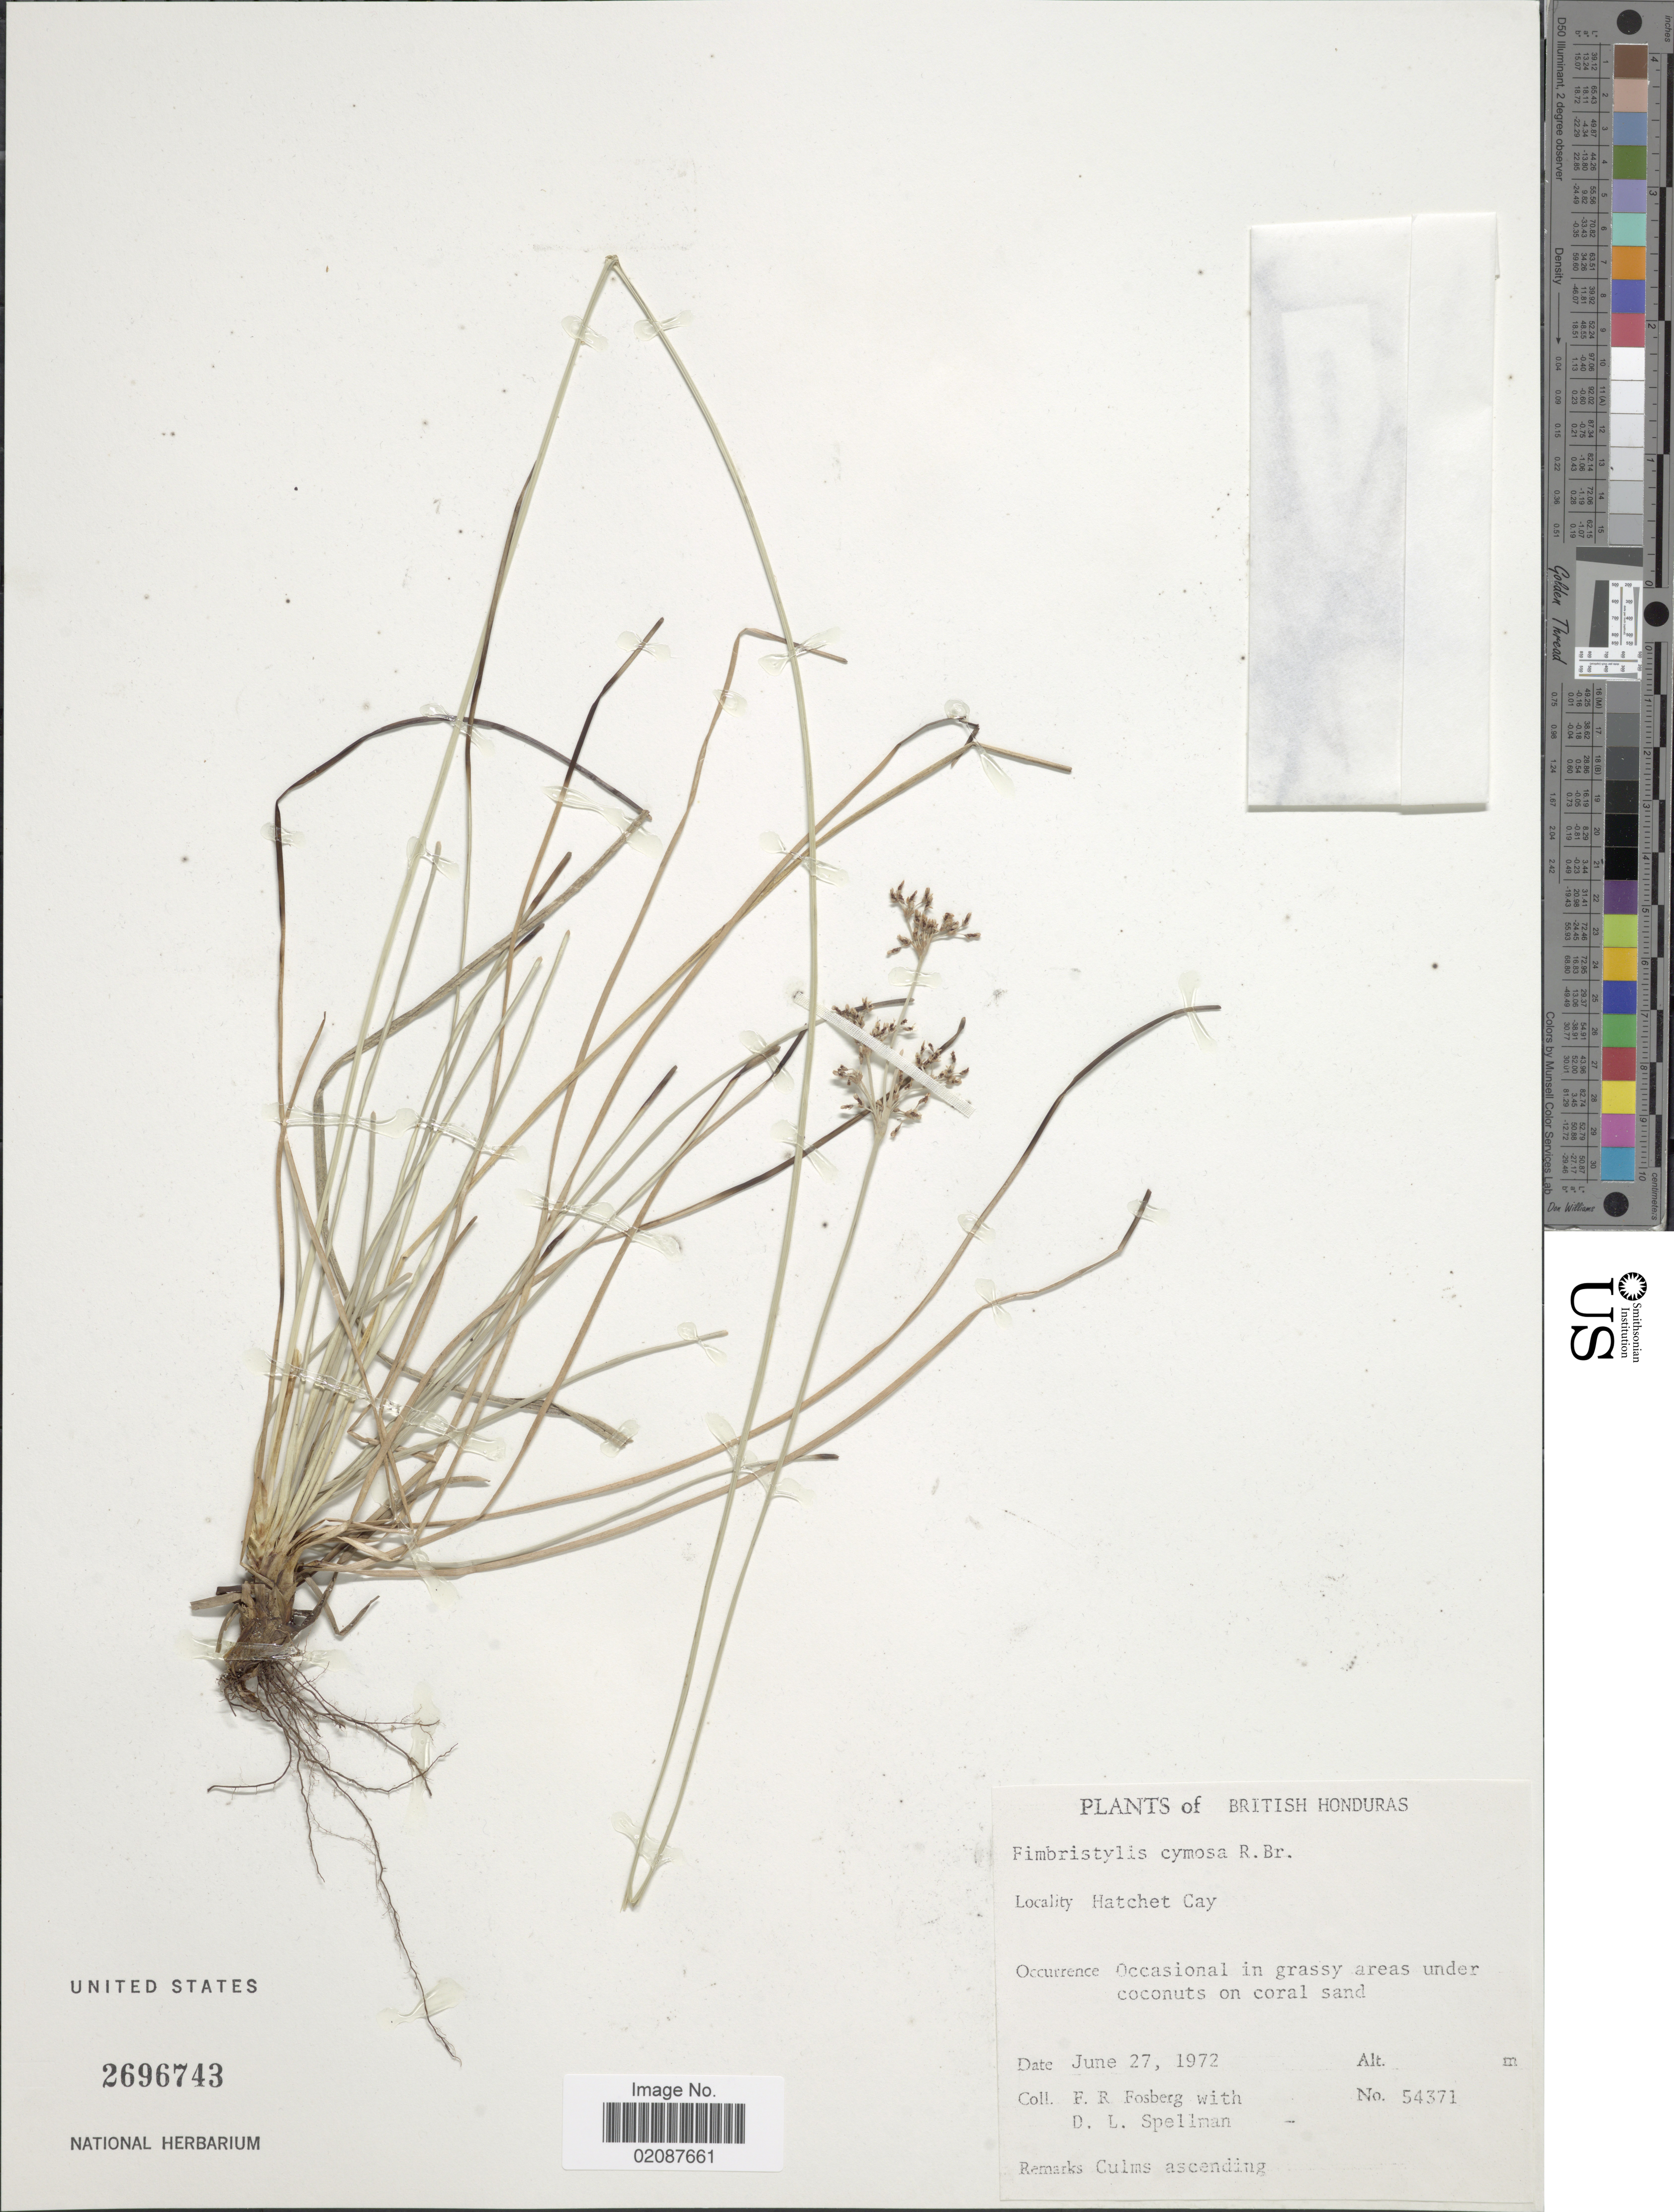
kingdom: Plantae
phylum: Tracheophyta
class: Liliopsida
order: Poales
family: Cyperaceae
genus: Fimbristylis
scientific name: Fimbristylis cymosa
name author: R. Br.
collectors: F. R. Fosberg & D. L. Spellman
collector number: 54371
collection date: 1972-06-27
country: Belize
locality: British Honduras, Hatchet Cay.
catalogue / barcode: US 2696743